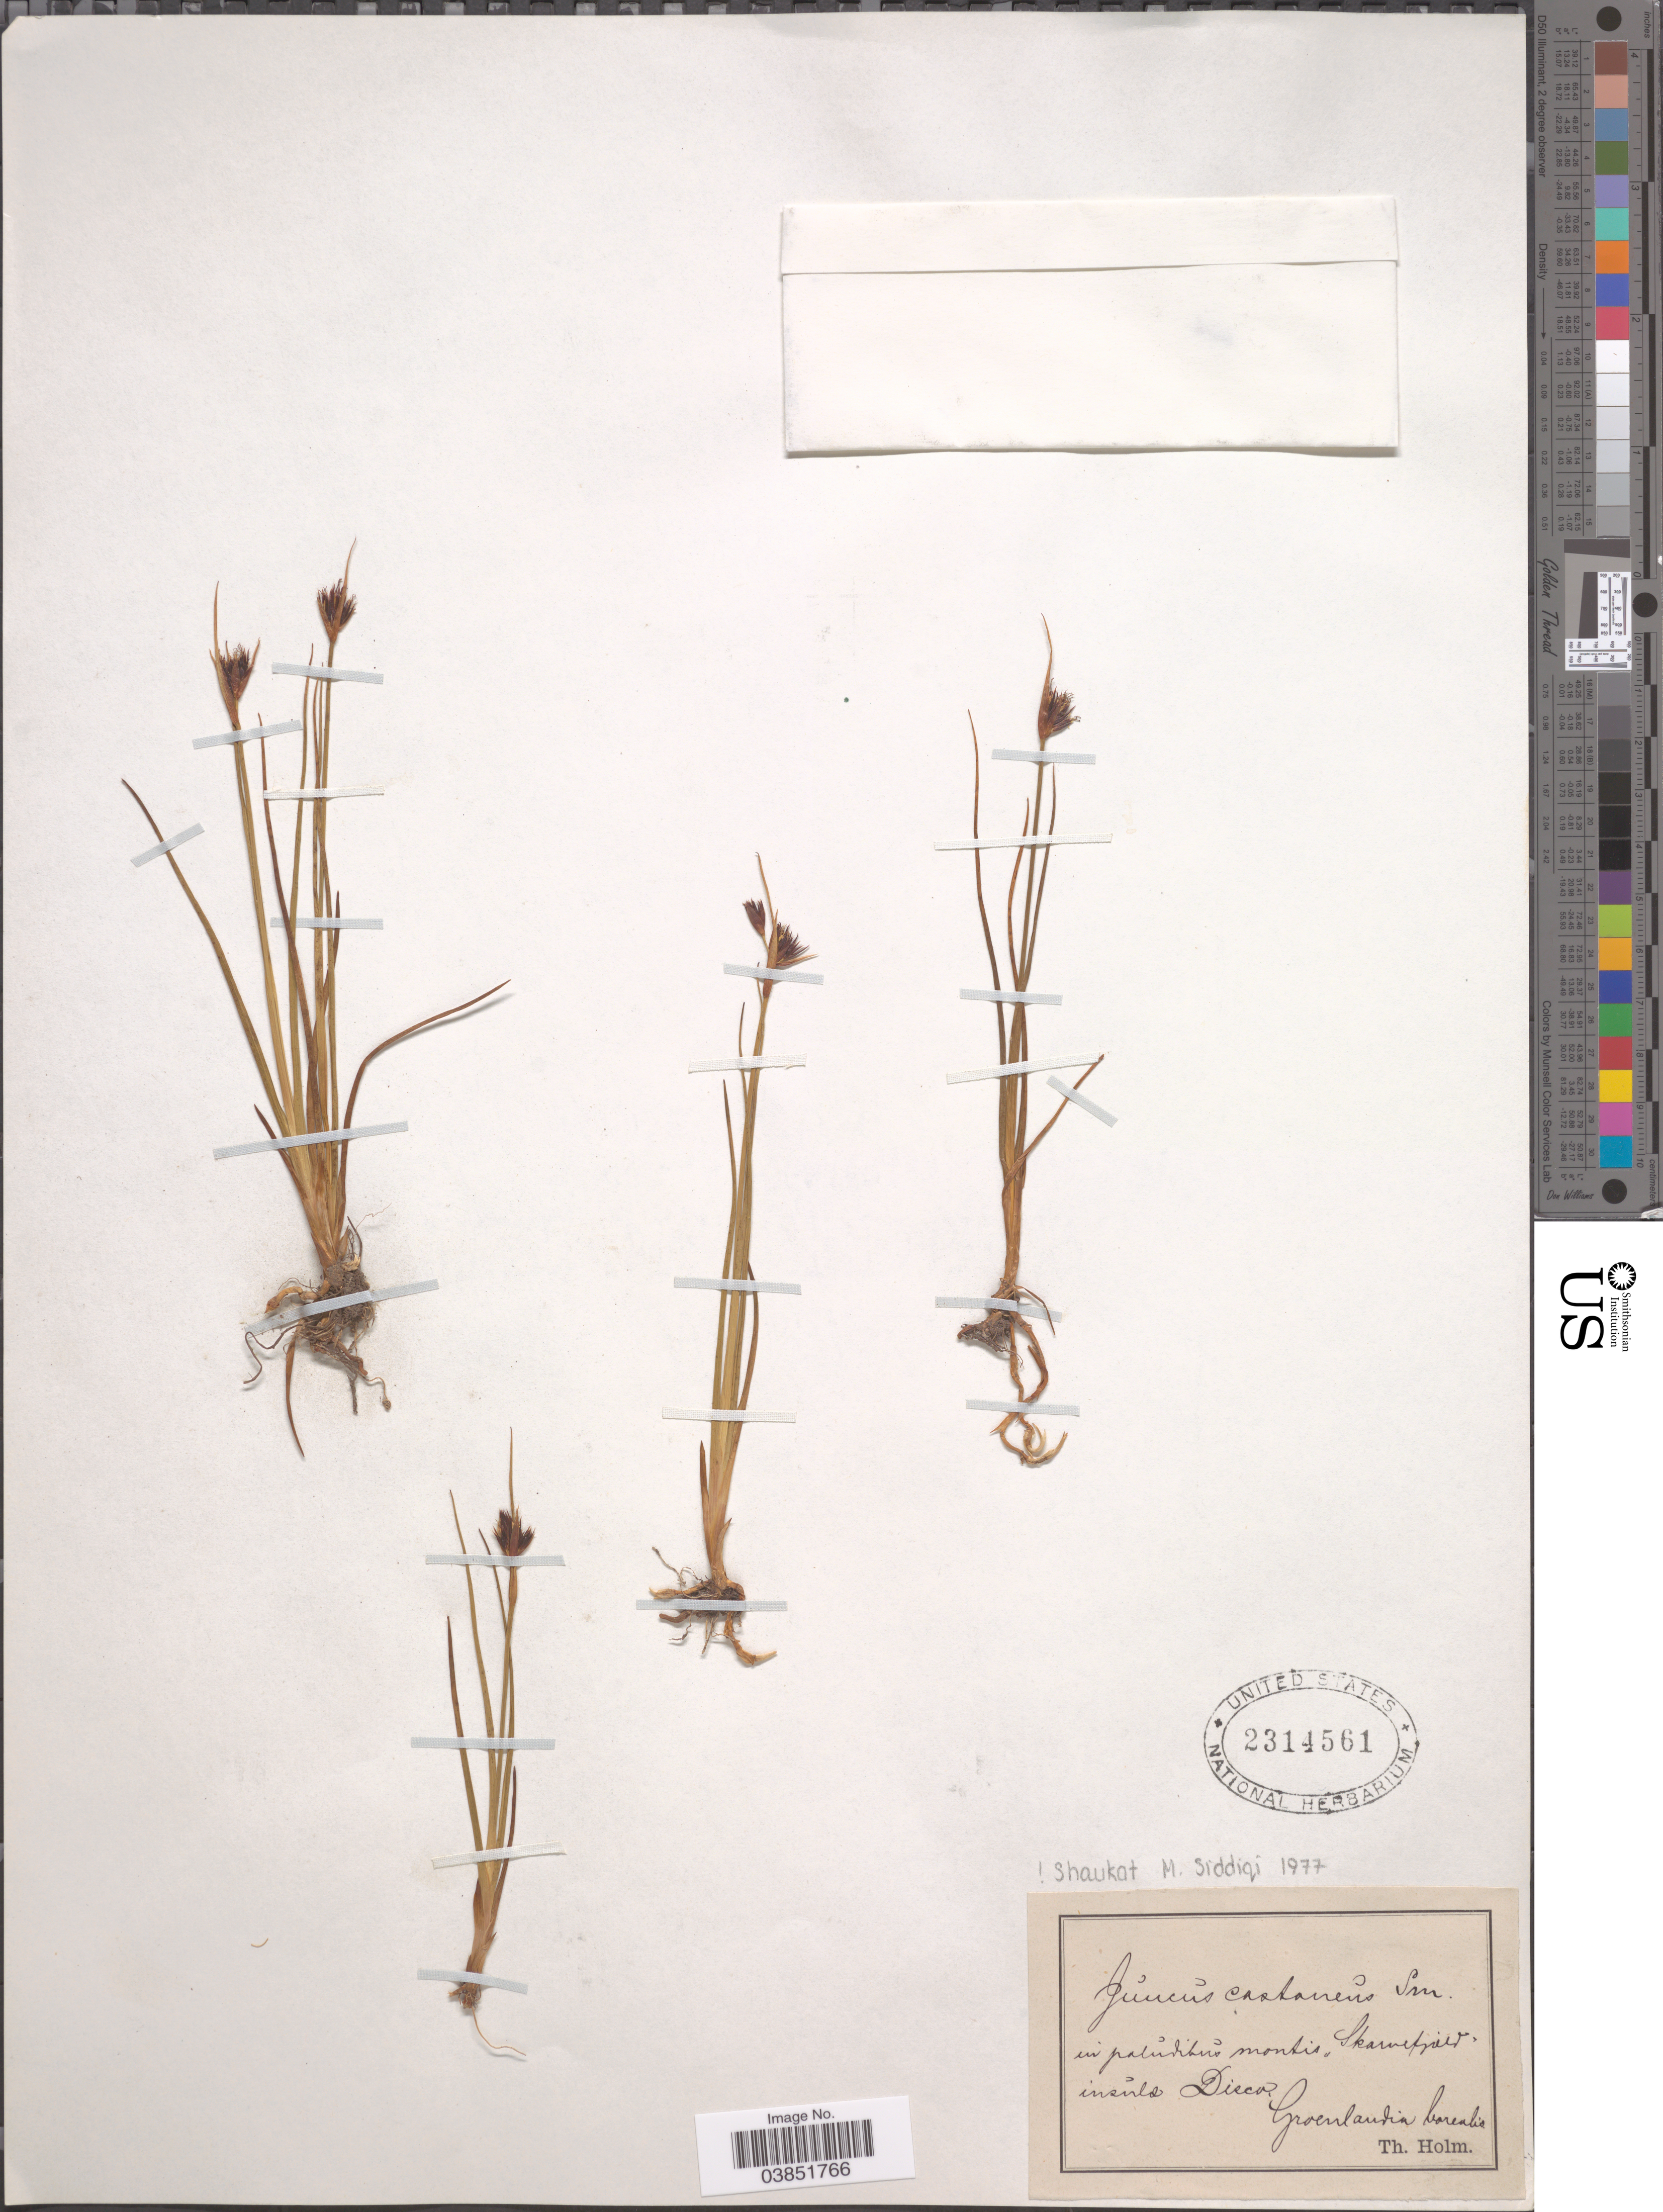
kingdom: Plantae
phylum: Tracheophyta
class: Liliopsida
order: Poales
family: Juncaceae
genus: Juncus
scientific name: Juncus castaneus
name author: Sm.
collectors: T. Holm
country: Greenland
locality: In paludibers montis ,,Skarnefjord' insires Disco. Groenlandia borealis.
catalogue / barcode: US 2314561